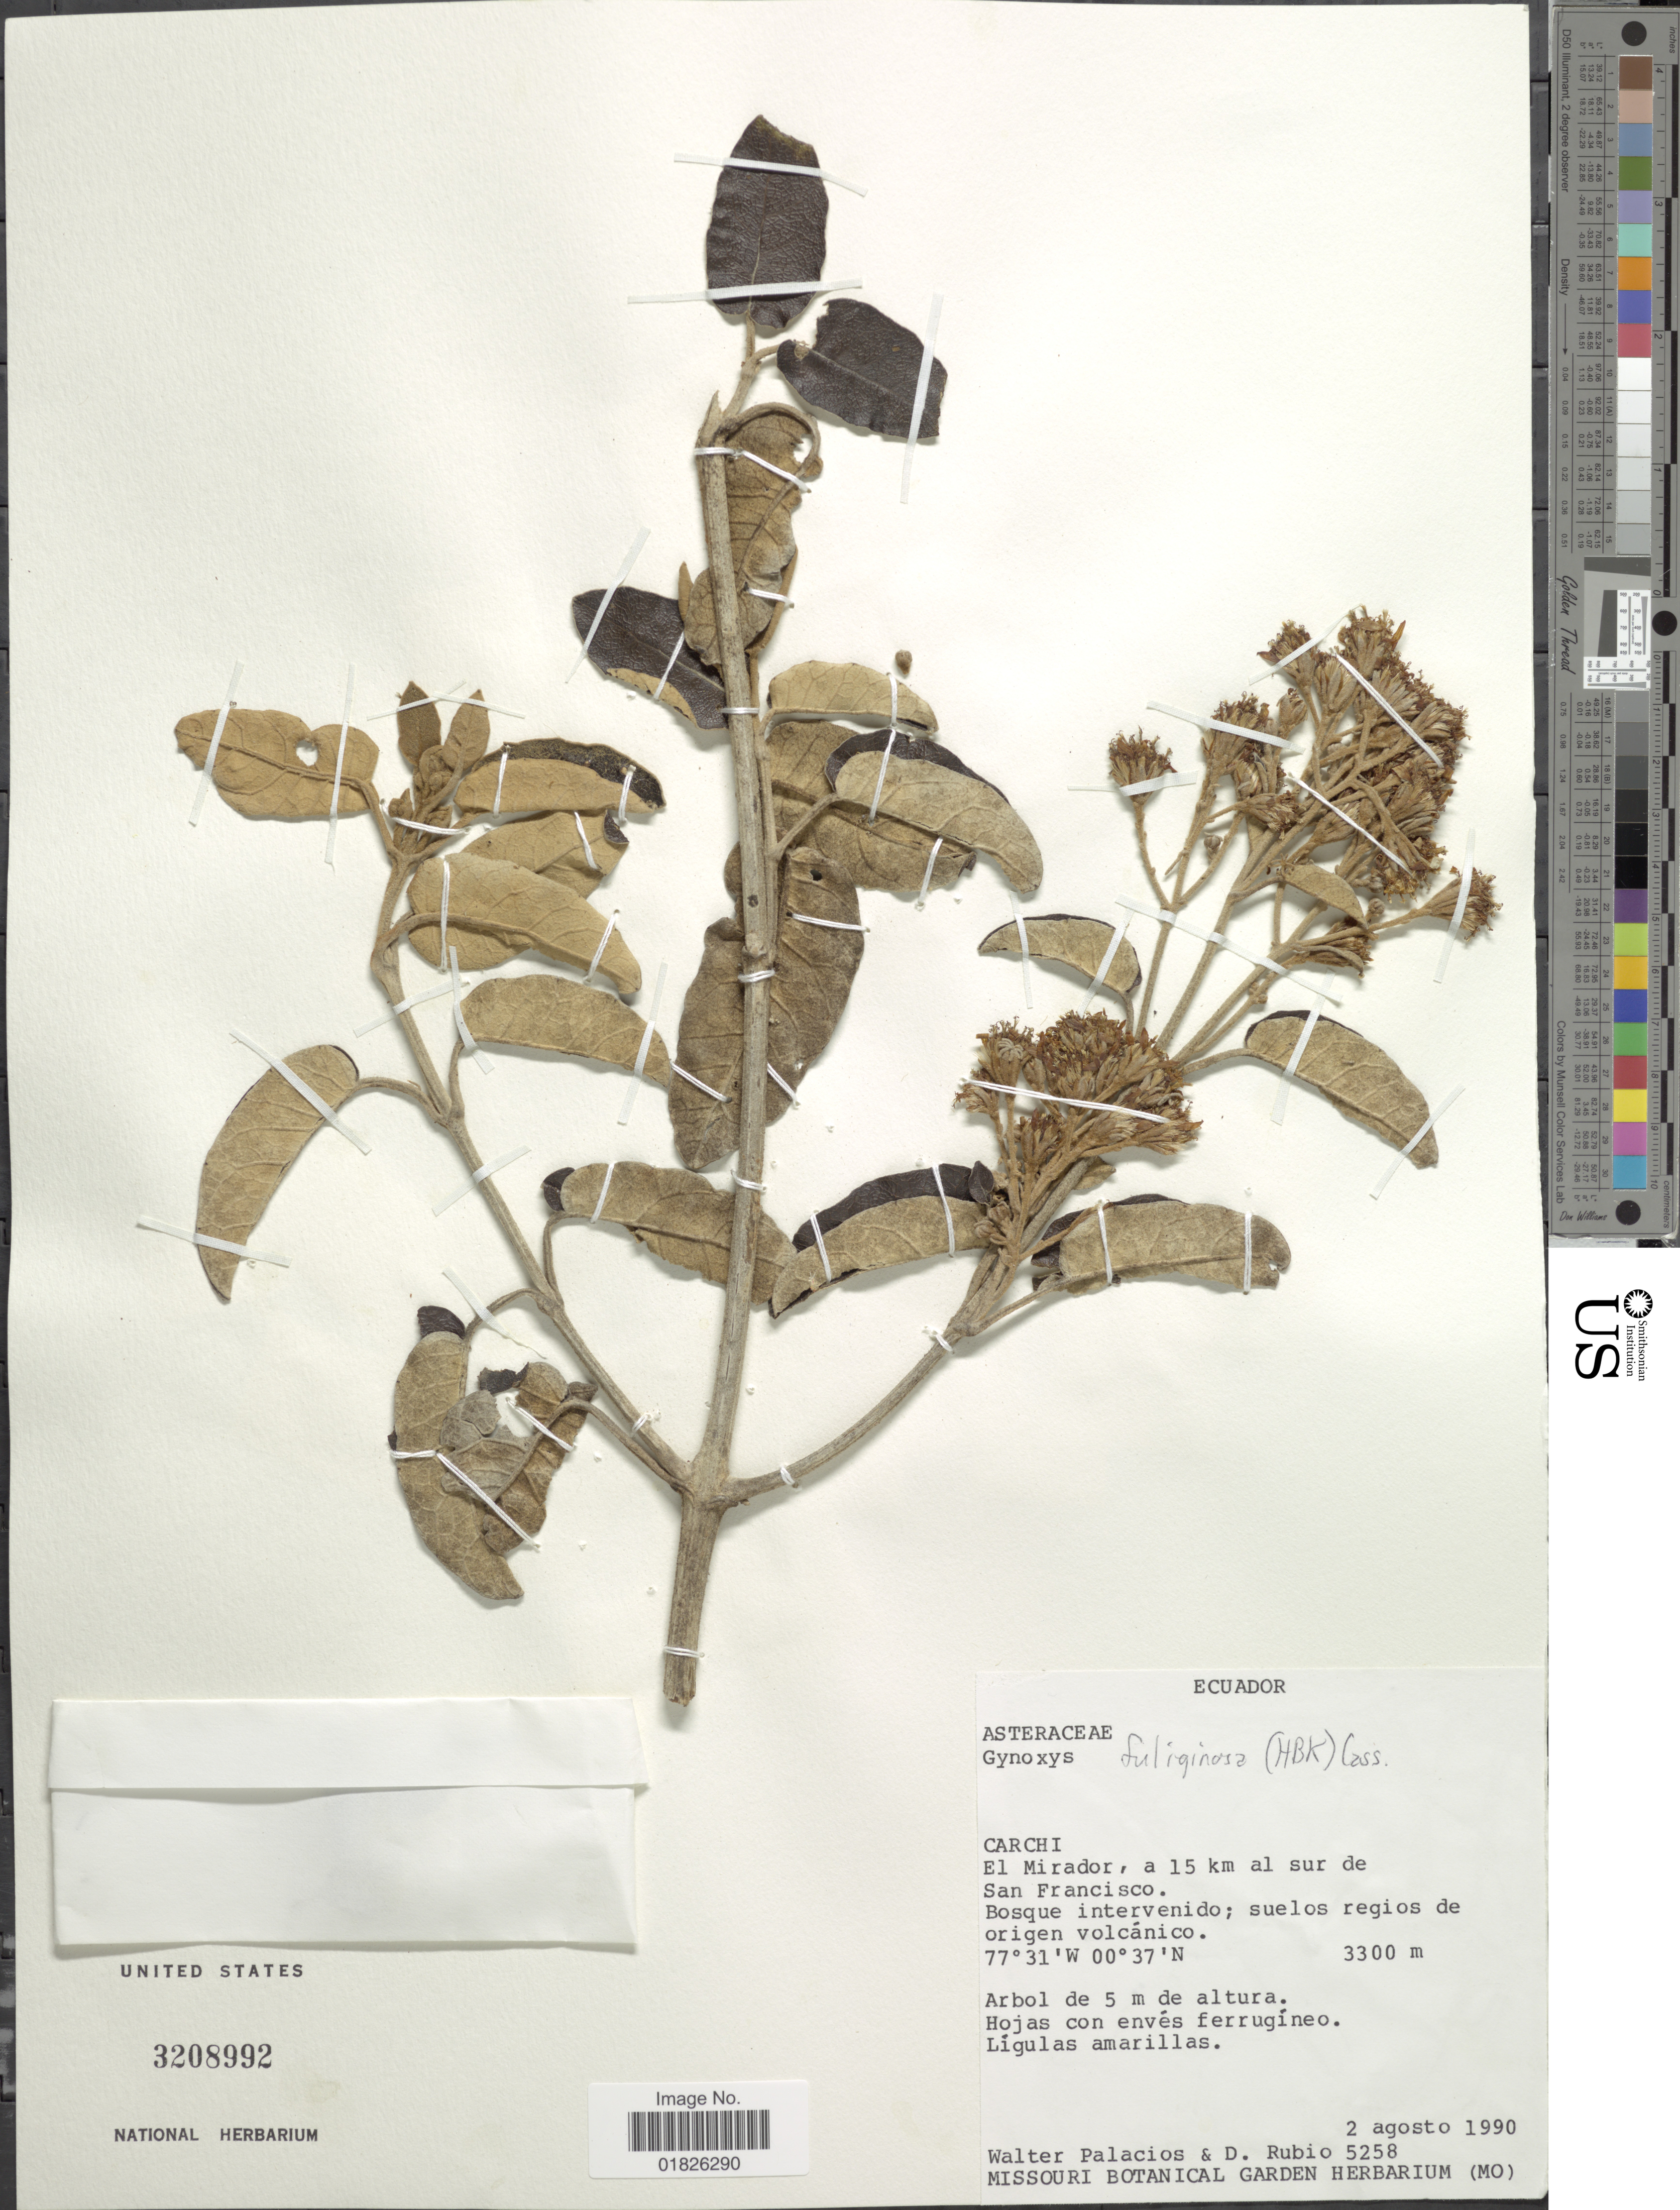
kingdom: Plantae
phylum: Tracheophyta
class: Magnoliopsida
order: Asterales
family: Asteraceae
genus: Gynoxys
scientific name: Gynoxys fuliginosa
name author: Cass.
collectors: W. Palacios & D. Rubio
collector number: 5258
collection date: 1990-08-02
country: Ecuador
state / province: Carchi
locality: El Mirador, a 15 km al sur de San Francisco.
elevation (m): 3300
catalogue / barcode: US 3208992